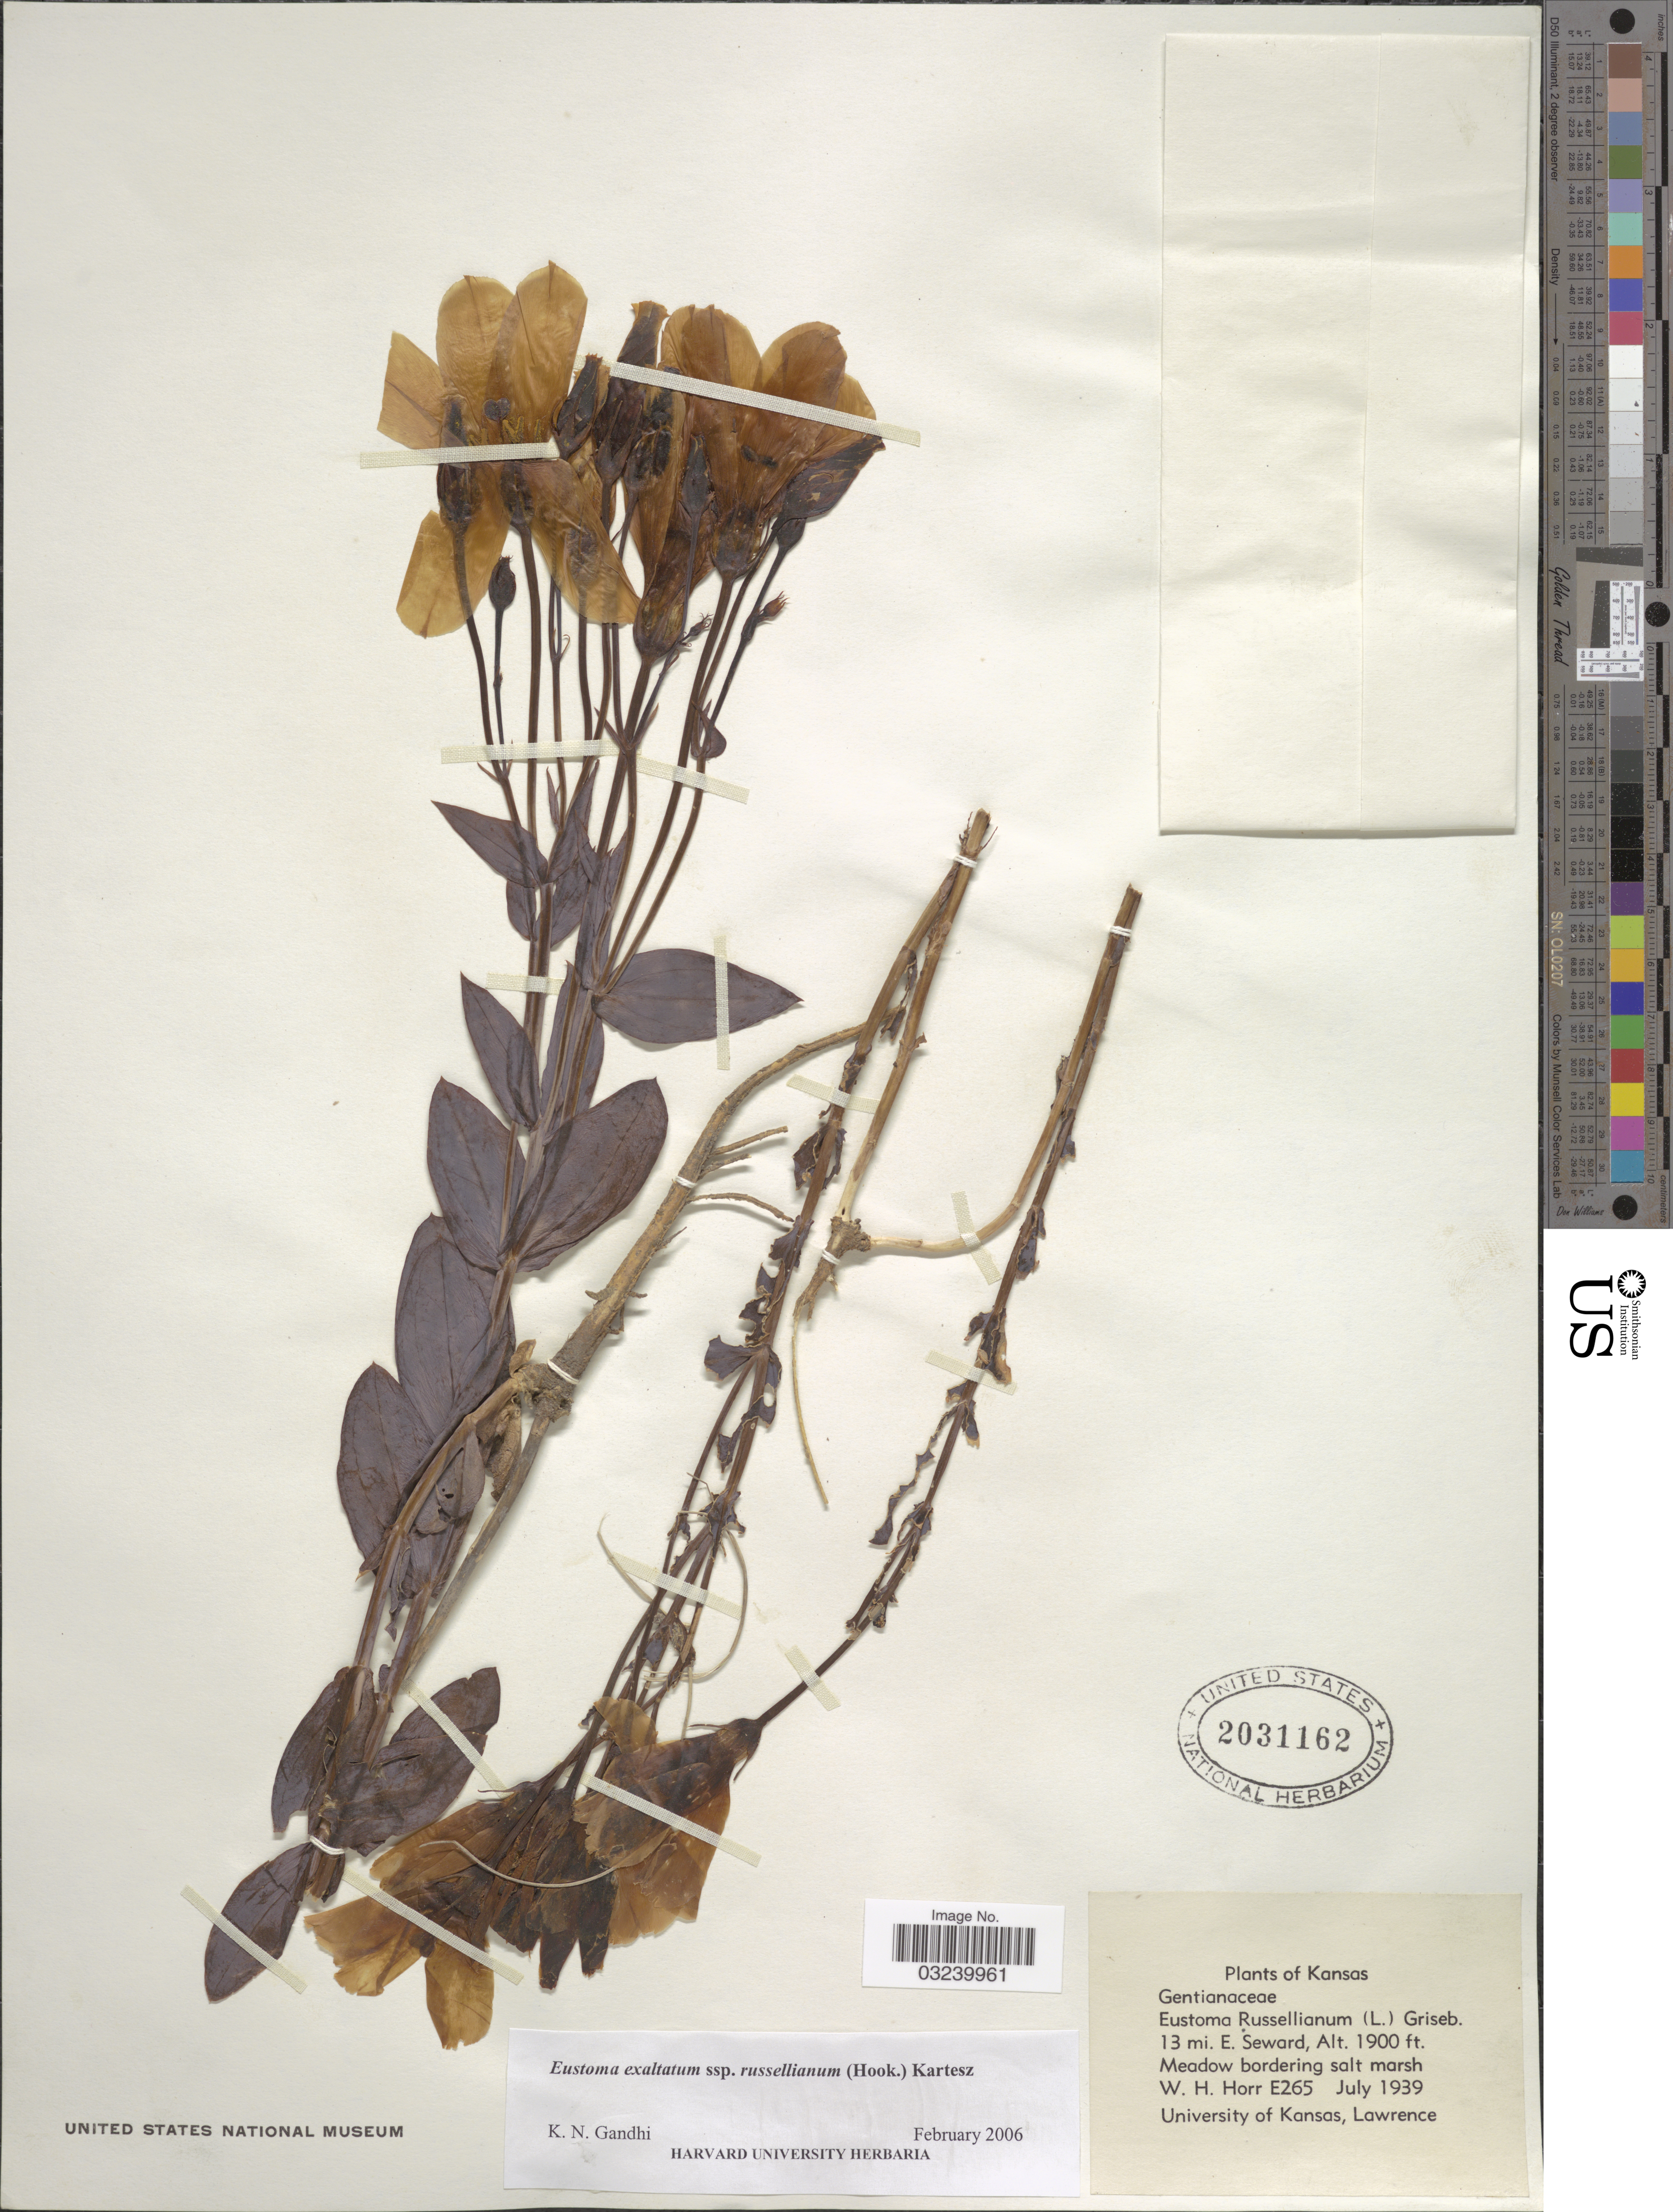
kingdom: Plantae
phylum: Tracheophyta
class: Magnoliopsida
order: Gentianales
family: Gentianaceae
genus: Eustoma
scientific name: Eustoma grandiflorum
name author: (Raf.) Shinners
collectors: W. H. Horr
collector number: E265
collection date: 1939-07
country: United States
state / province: Kansas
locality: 13 mi. E. Seward.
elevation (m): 579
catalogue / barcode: US 2031162